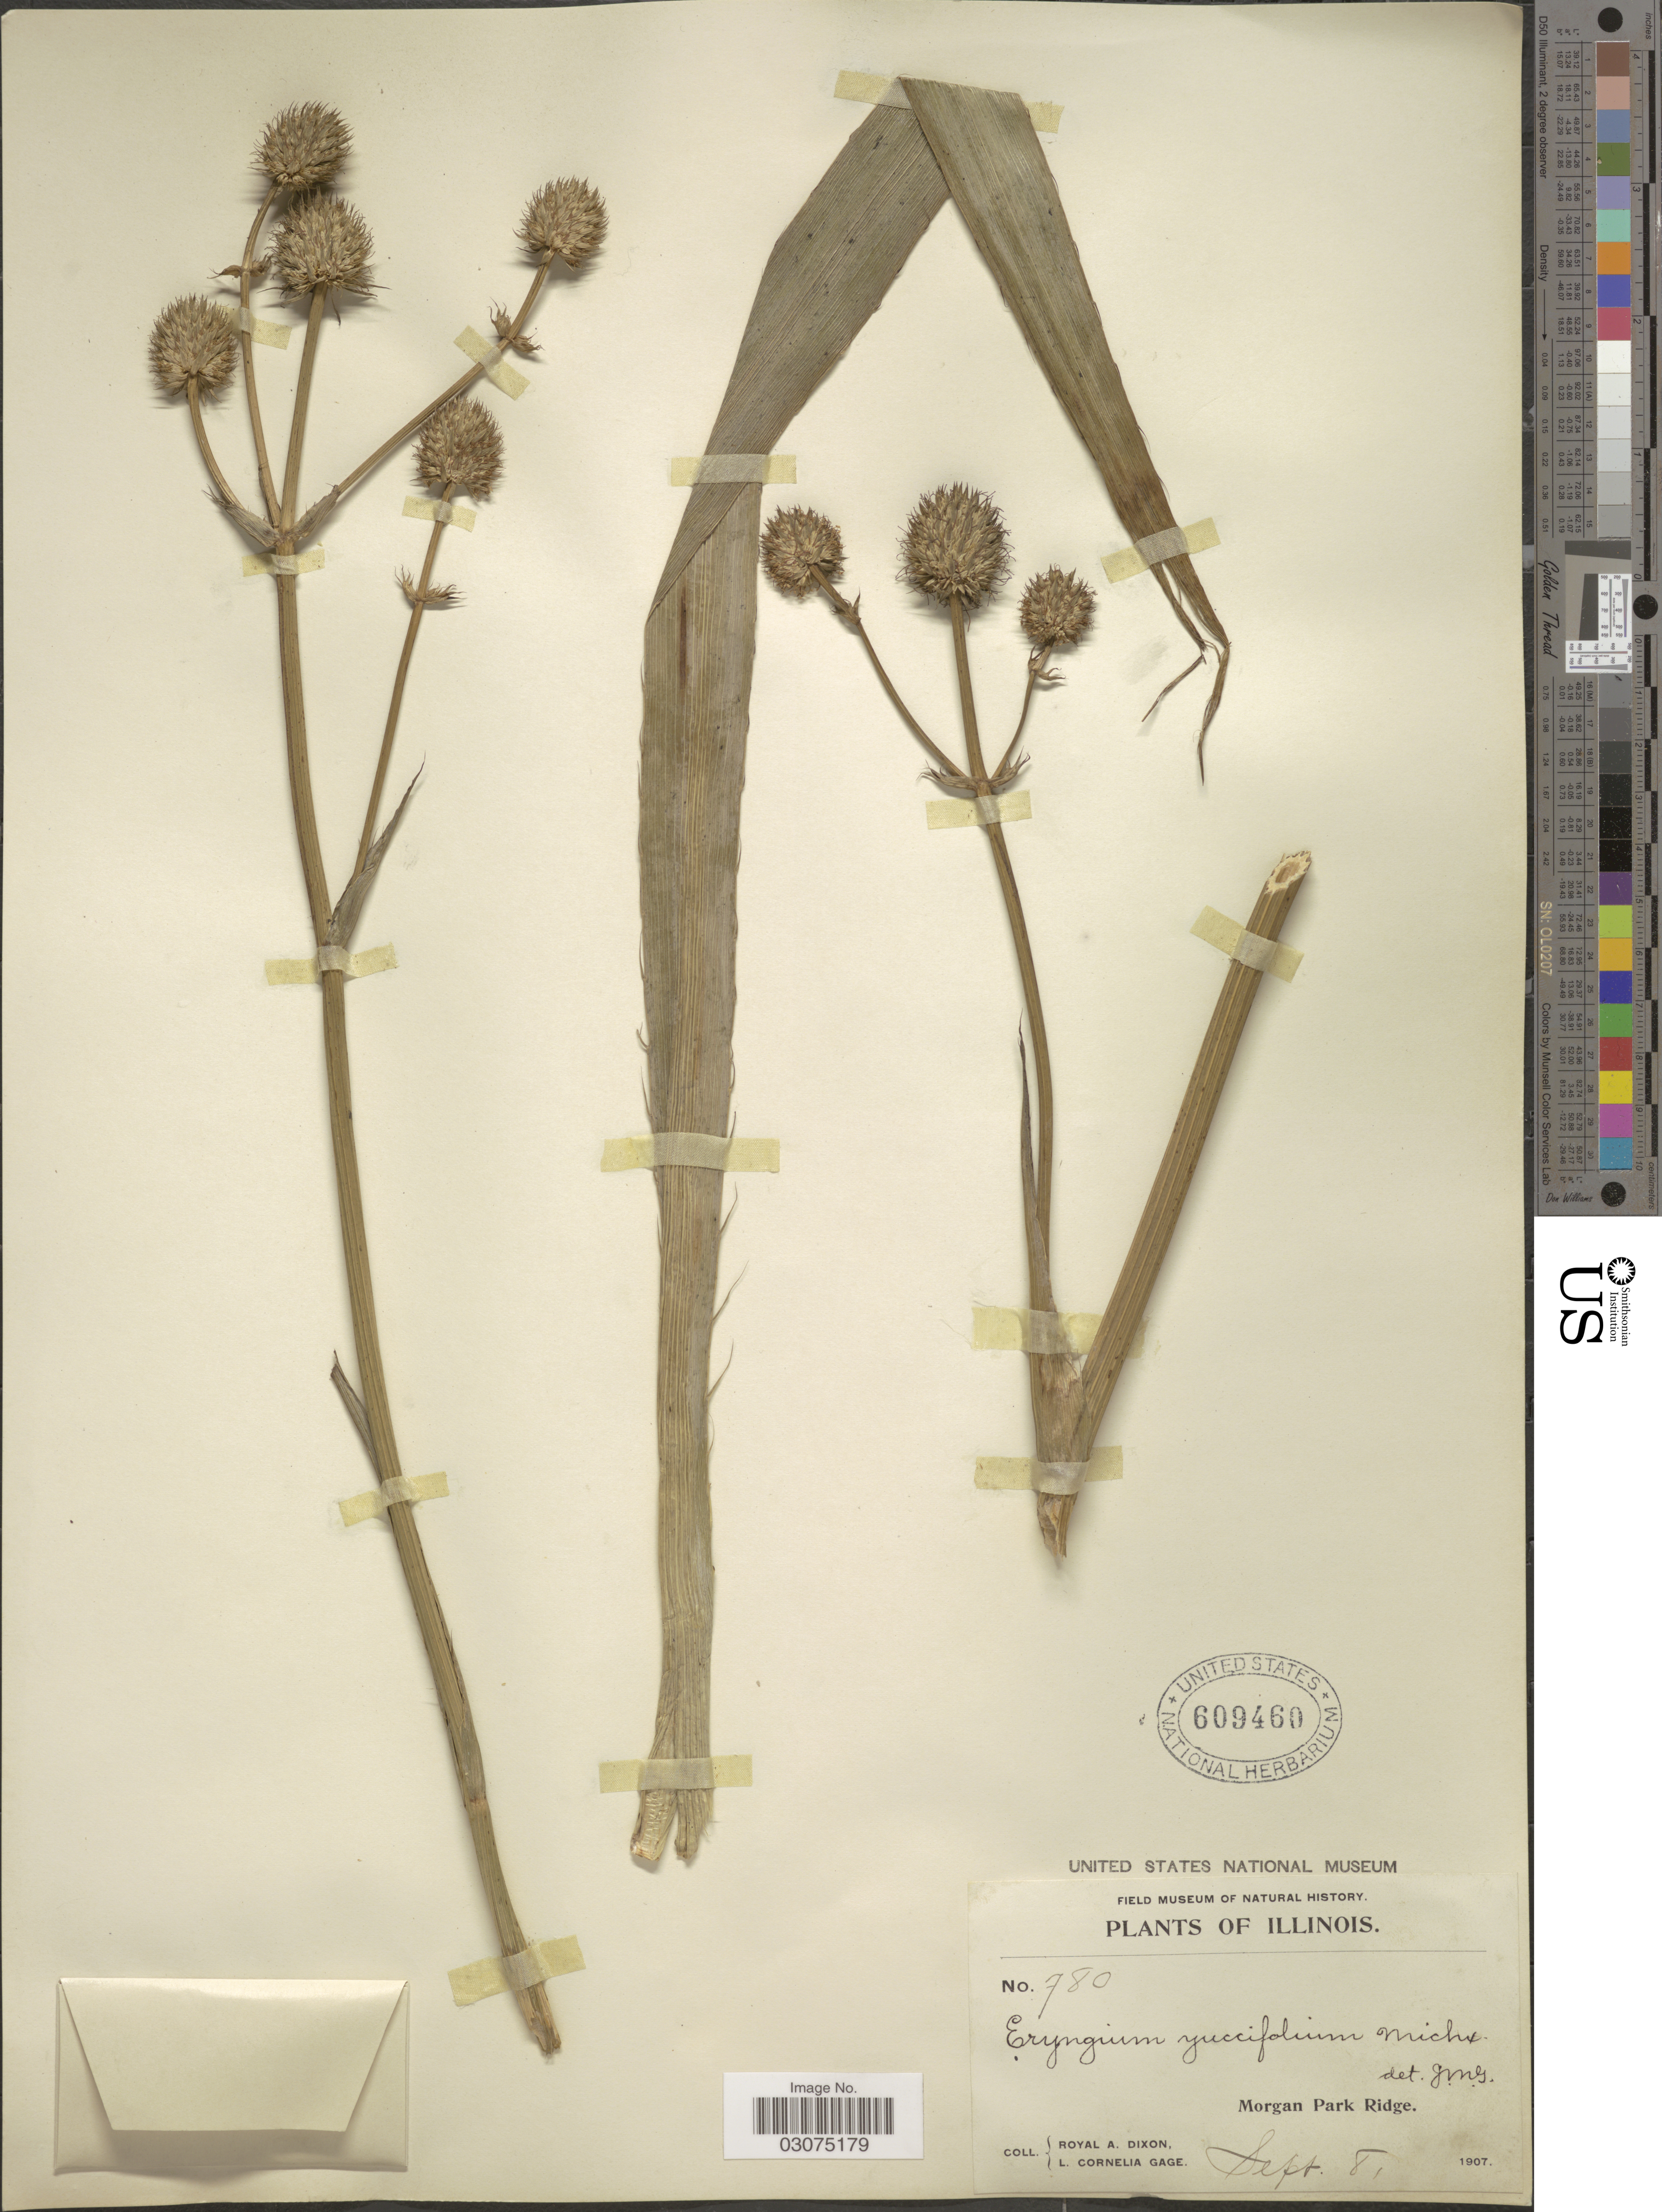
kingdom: Plantae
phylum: Tracheophyta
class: Magnoliopsida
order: Apiales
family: Apiaceae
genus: Eryngium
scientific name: Eryngium yuccifolium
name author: Michx.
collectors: R. A. Dixon & L. Gage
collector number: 780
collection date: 1907-09-08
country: United States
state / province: Illinois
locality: Morgan Park Ridge.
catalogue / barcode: US 609460